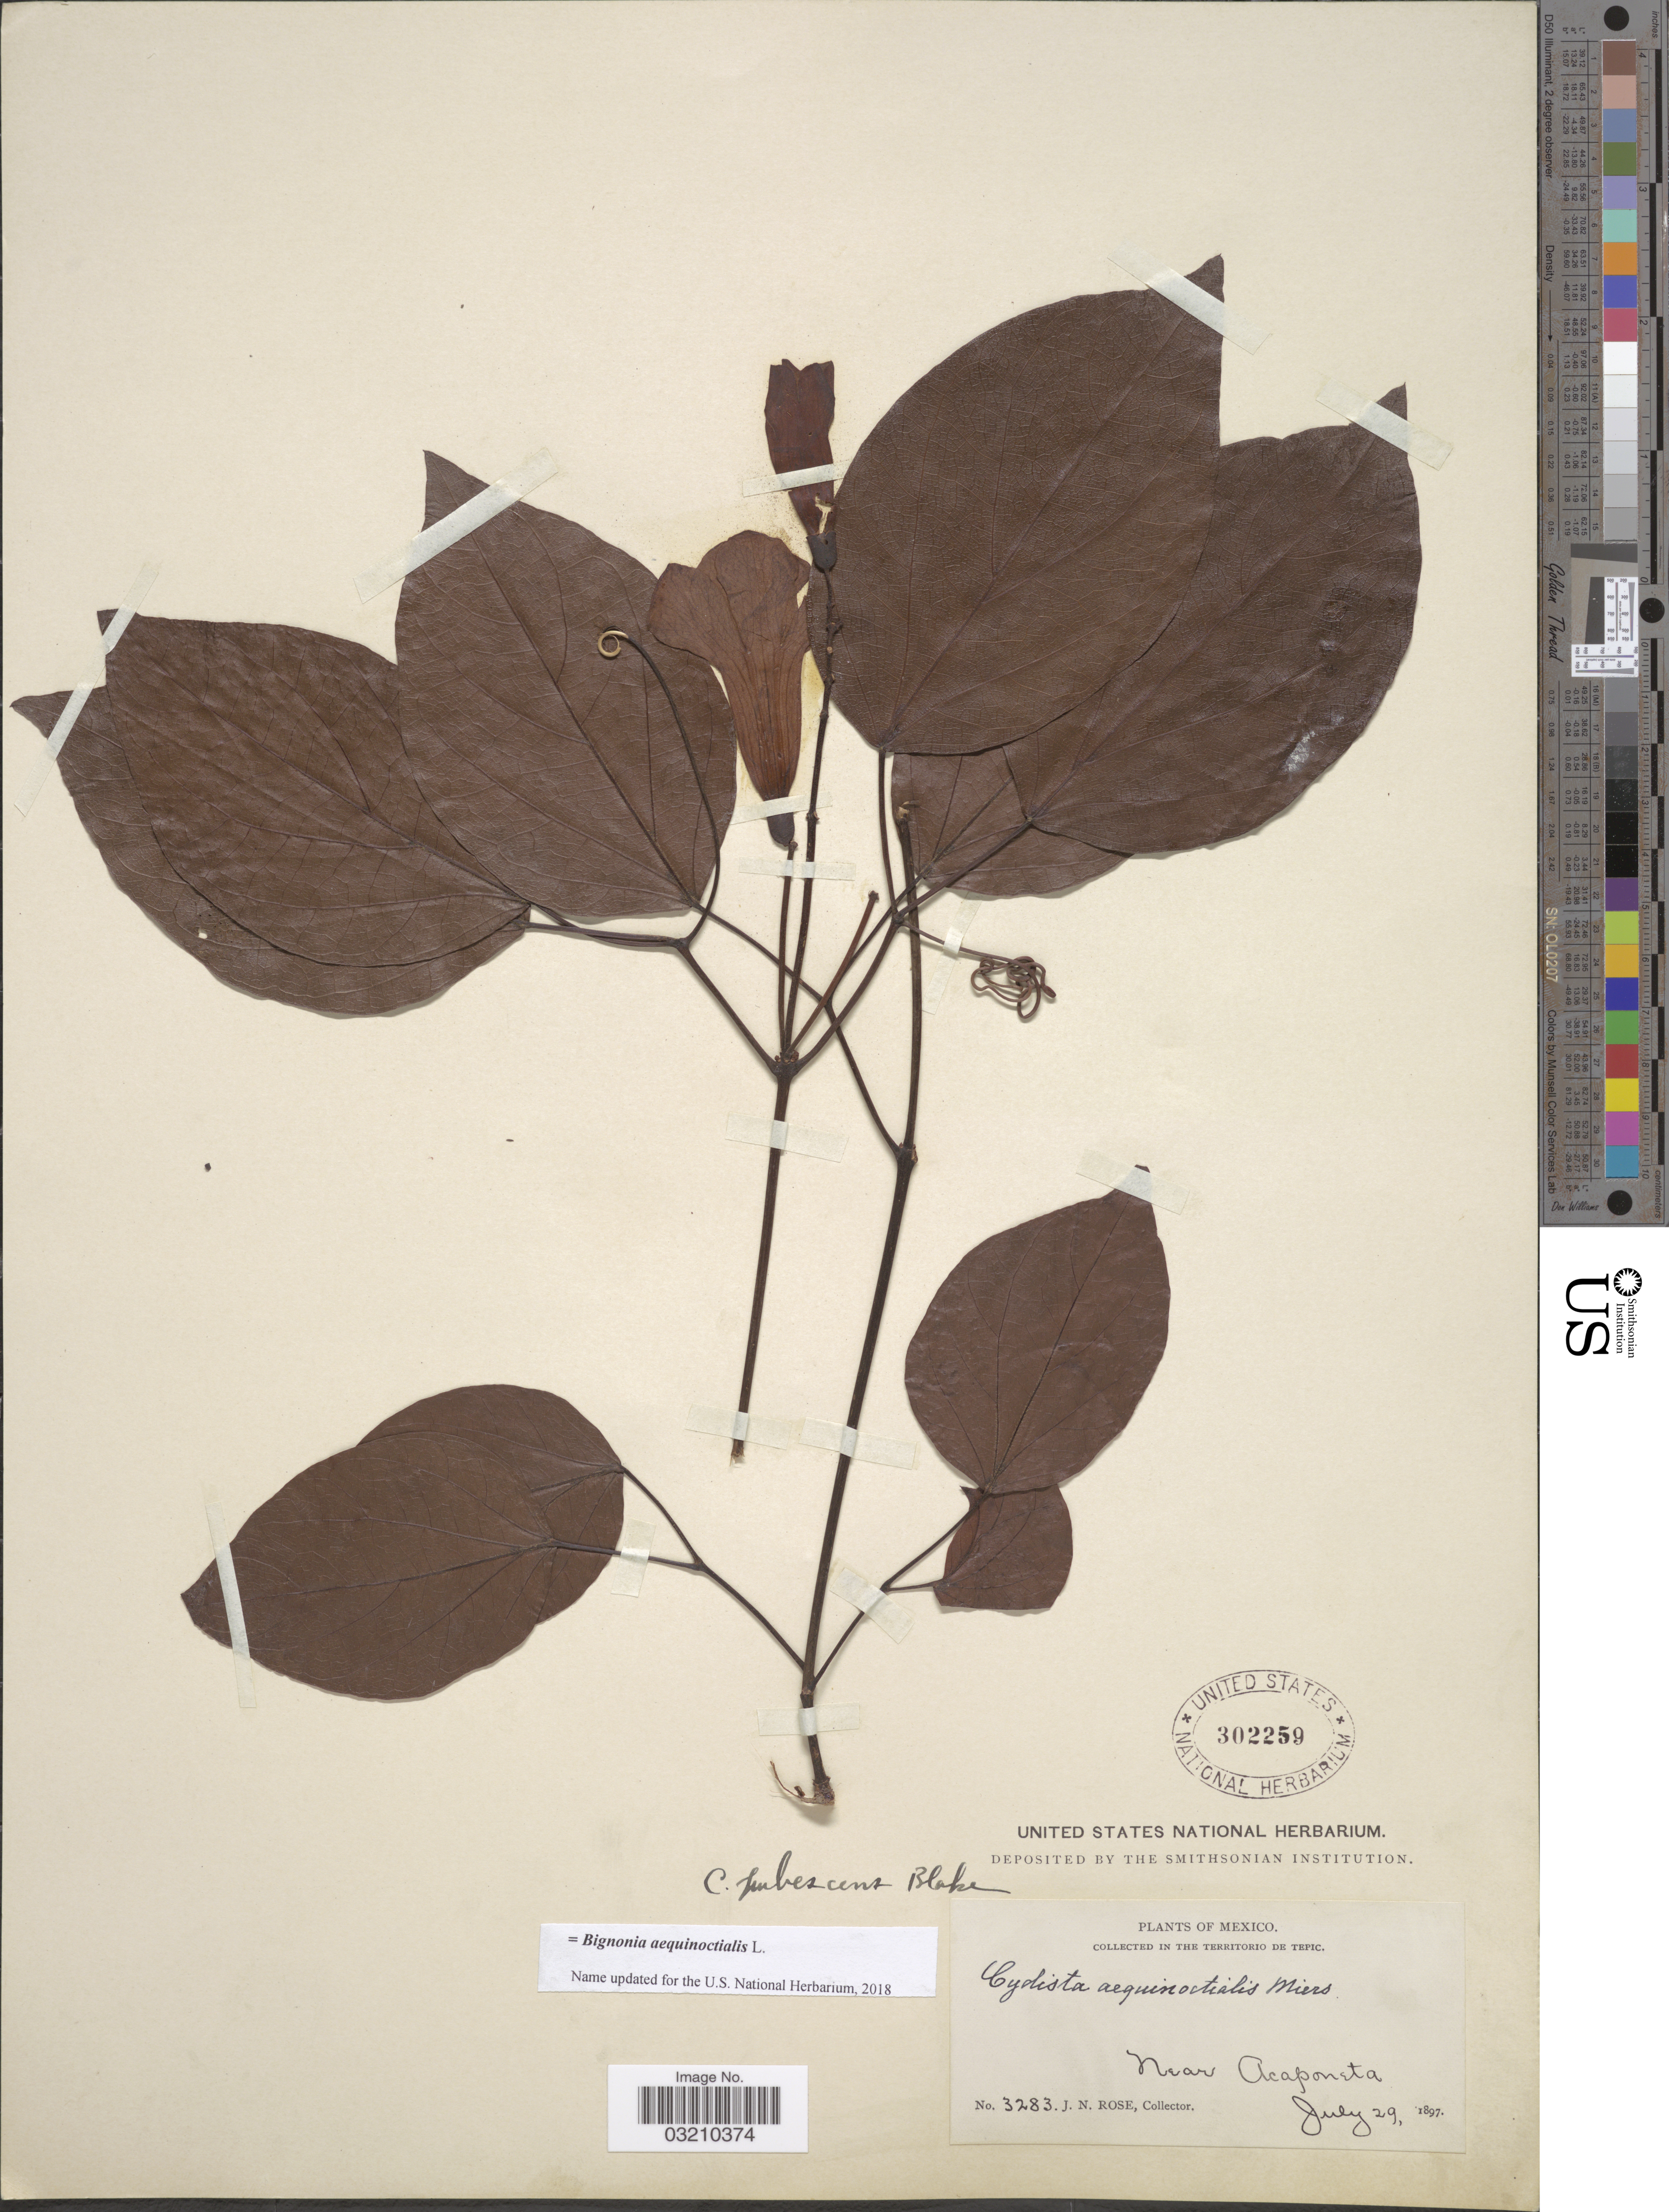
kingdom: Plantae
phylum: Tracheophyta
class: Magnoliopsida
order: Lamiales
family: Bignoniaceae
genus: Bignonia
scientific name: Bignonia aequinoctialis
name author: L.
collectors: J. N. Rose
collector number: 3283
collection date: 1897-07-29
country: Mexico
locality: In the territorio de Tepic. Near Acaponeta.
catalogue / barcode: US 302259